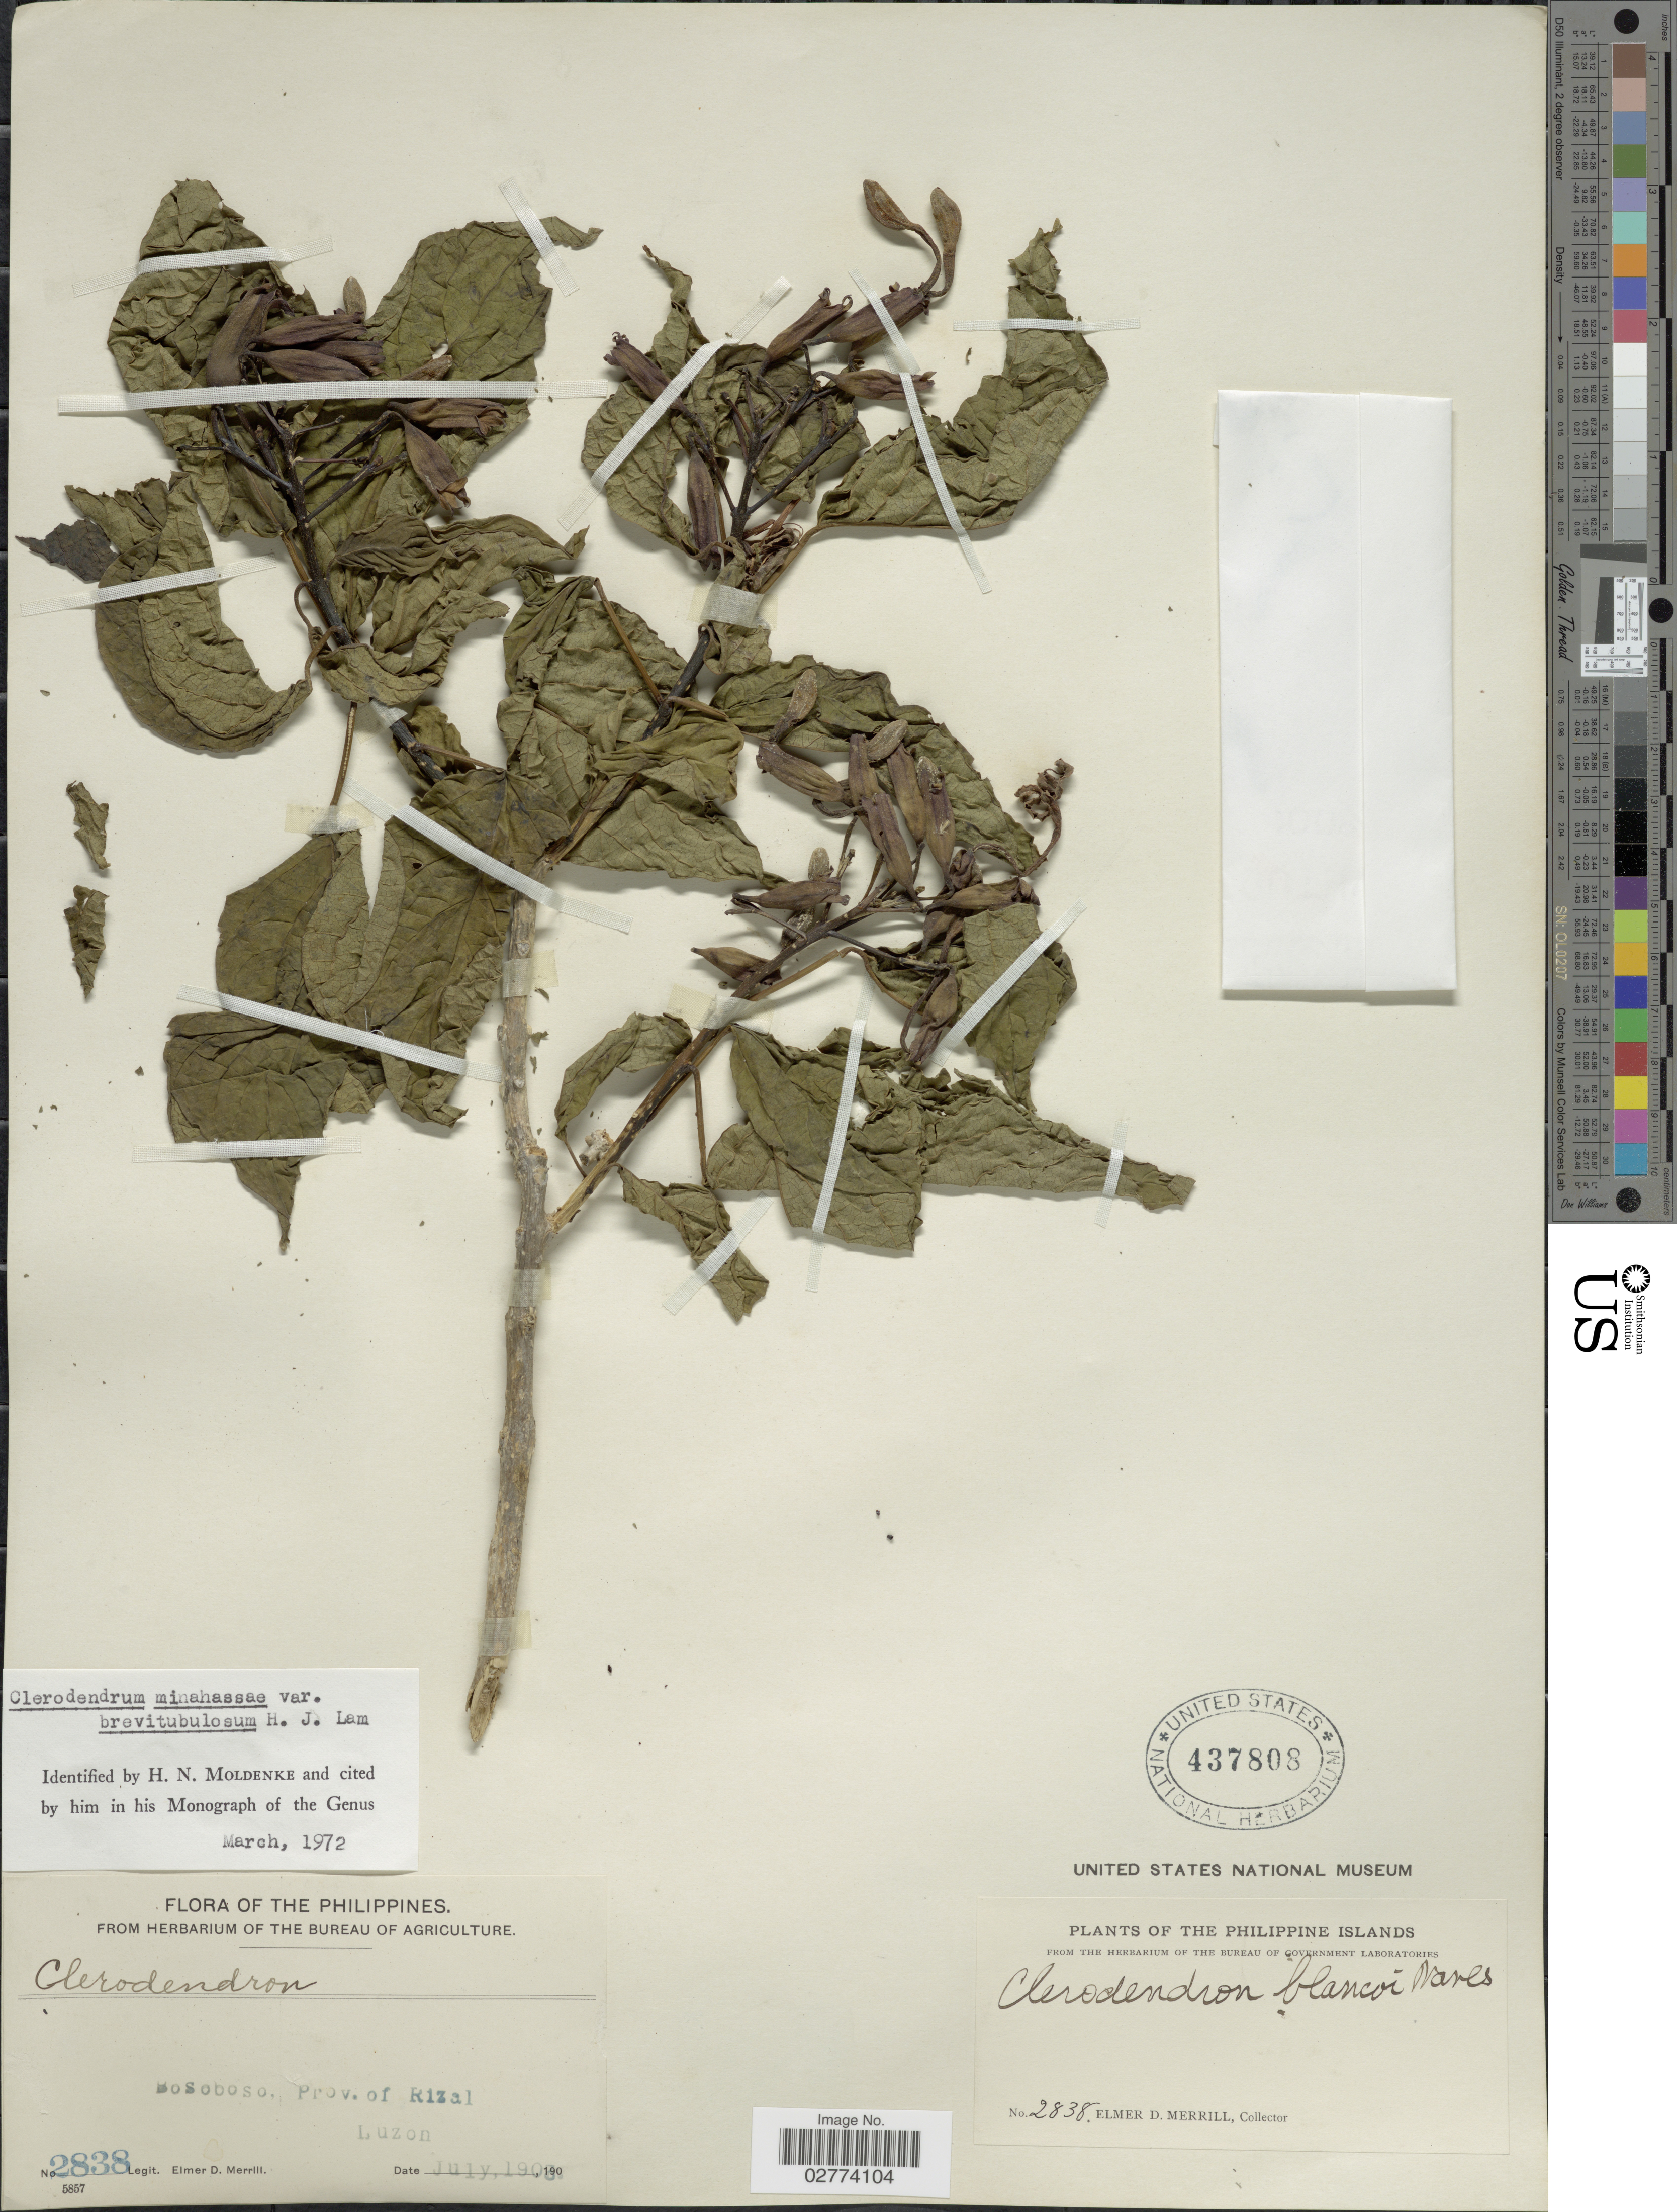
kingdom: Plantae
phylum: Tracheophyta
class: Magnoliopsida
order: Lamiales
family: Lamiaceae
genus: Clerodendrum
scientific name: Clerodendrum minahassae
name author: Teijsm. & Binn.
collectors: E. D. Merrill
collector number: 2838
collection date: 1903-07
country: Philippines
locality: Bosoboso, Prov. of Rizal, Luzon.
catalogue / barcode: US 437808